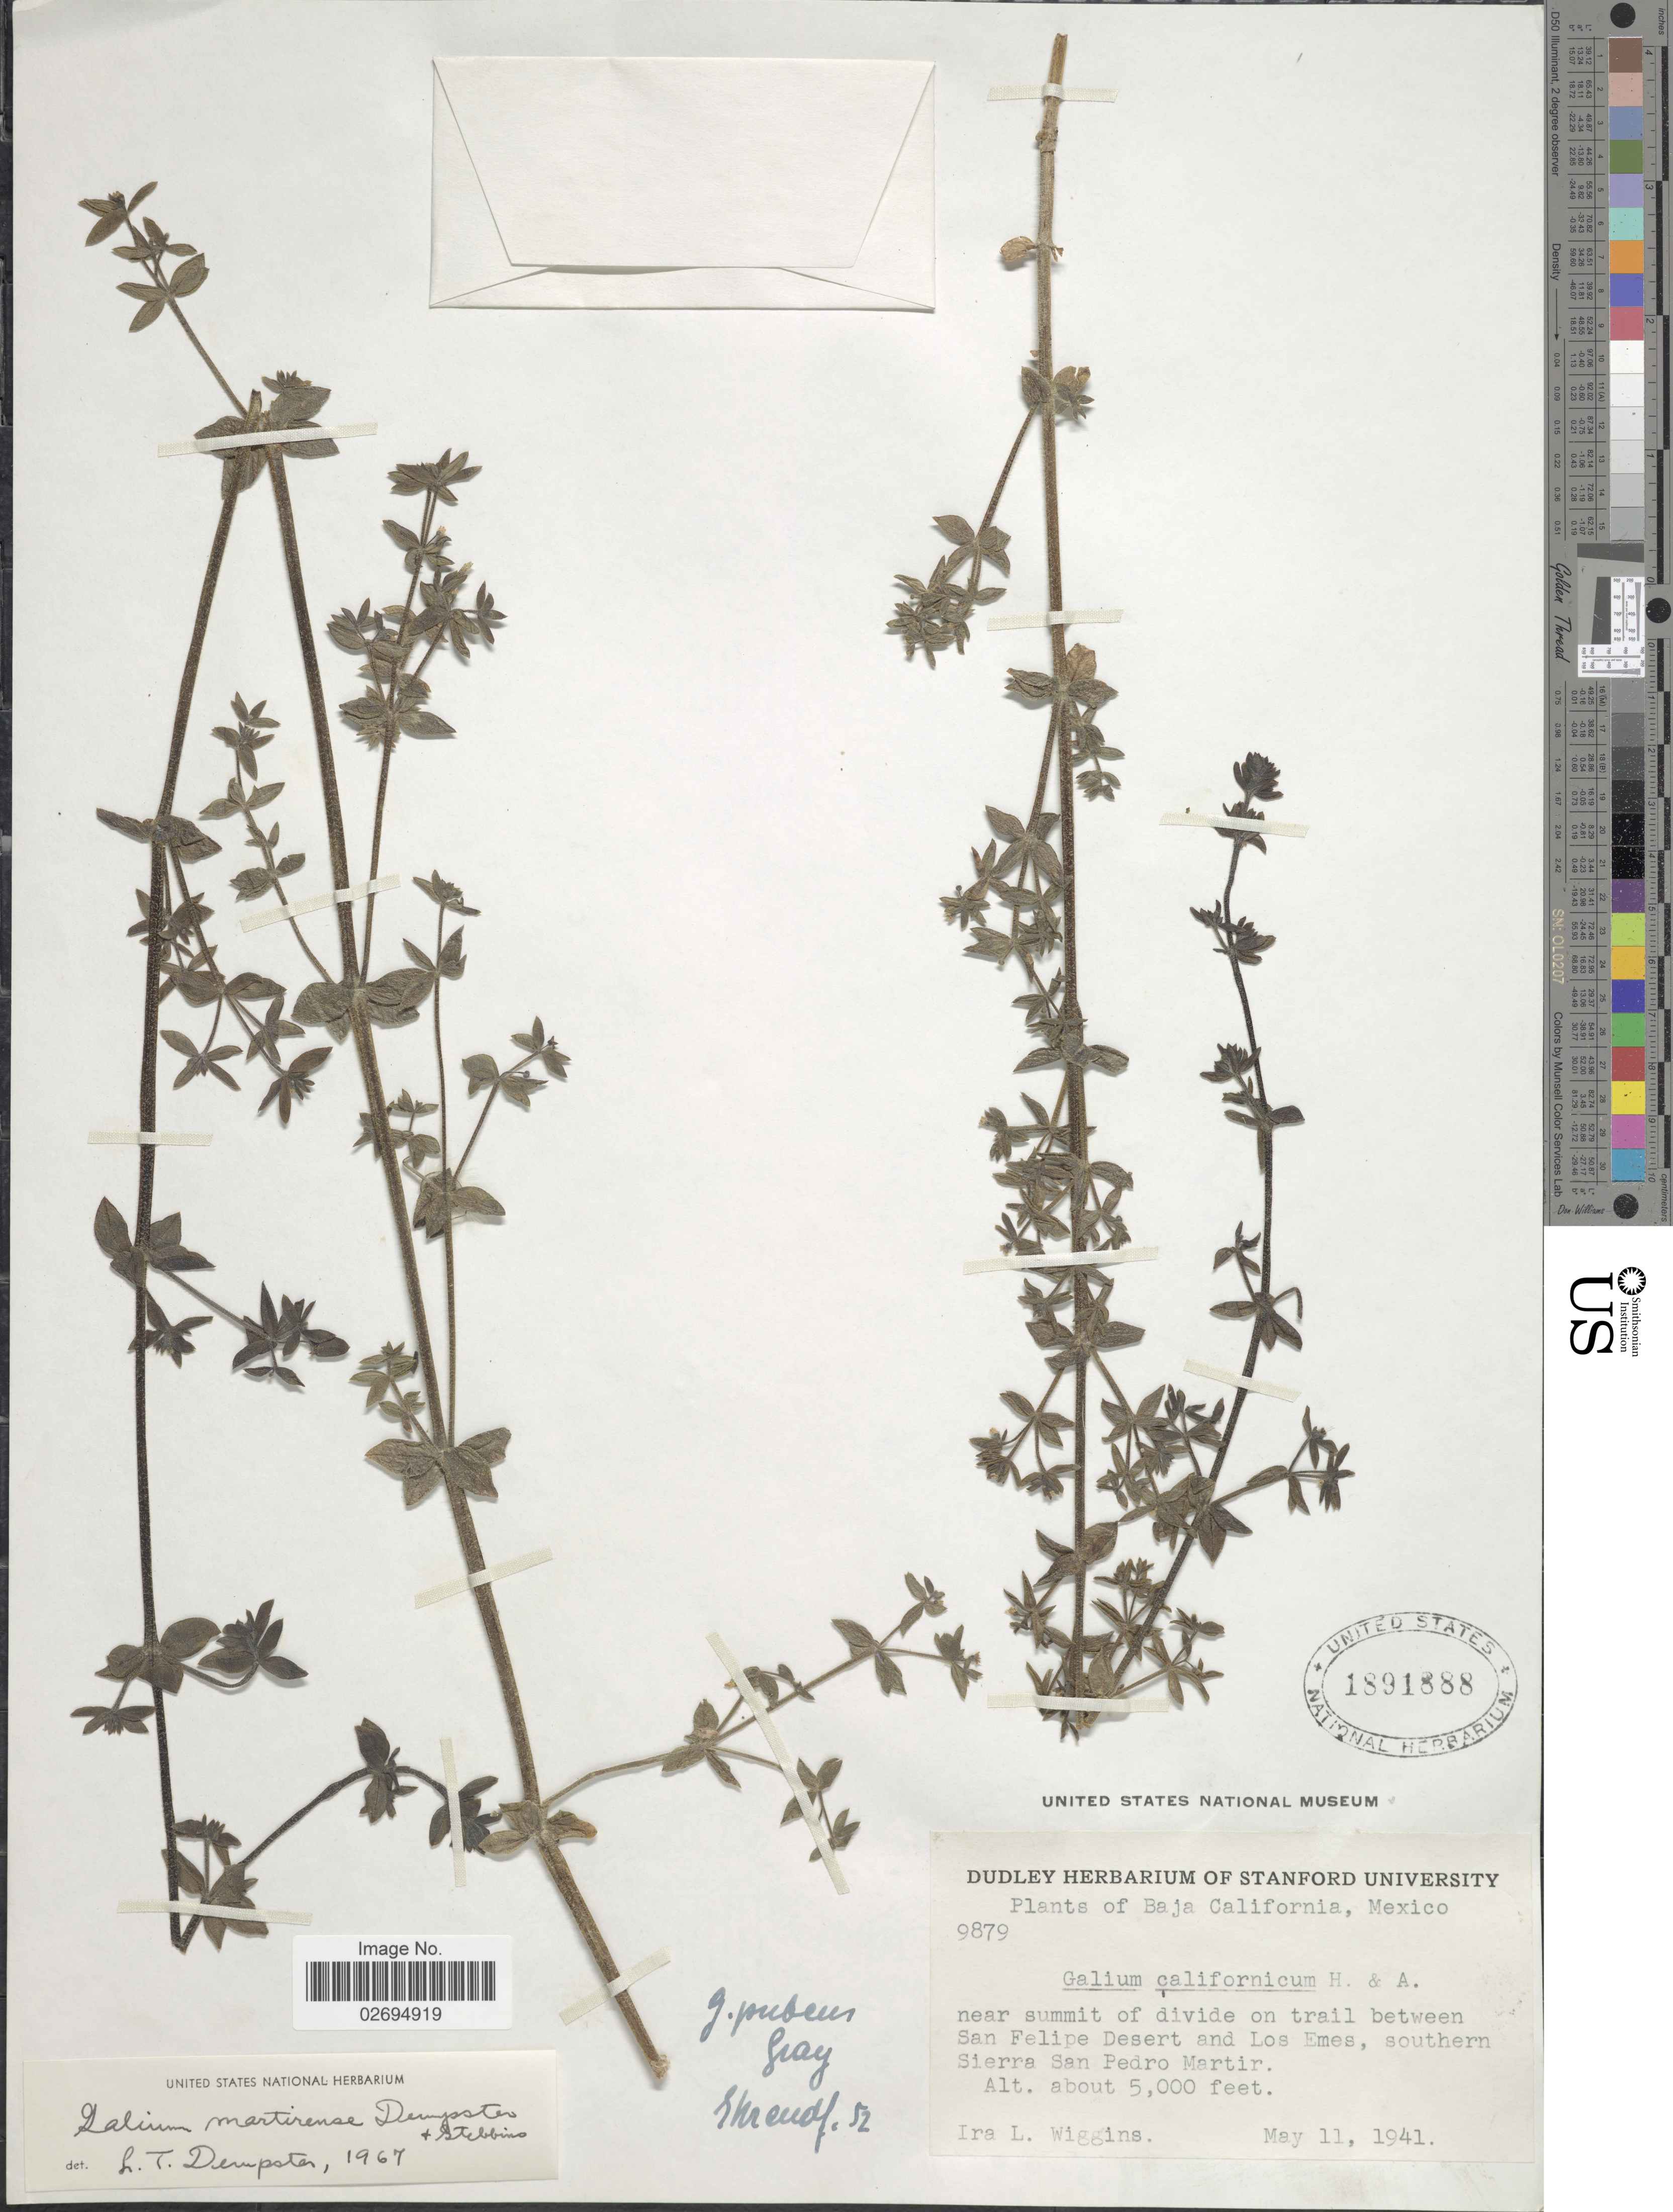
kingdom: Plantae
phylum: Tracheophyta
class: Magnoliopsida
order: Gentianales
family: Rubiaceae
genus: Galium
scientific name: Galium martirense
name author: Dempster & Stebbins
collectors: I. L. Wiggins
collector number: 9879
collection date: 1941-05-11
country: Mexico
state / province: Baja California Sur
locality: Near summit of divide on trail between San Felipe Desert and Los Emes, southern Sierra San Pedro Martir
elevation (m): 1524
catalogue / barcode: US 1891888